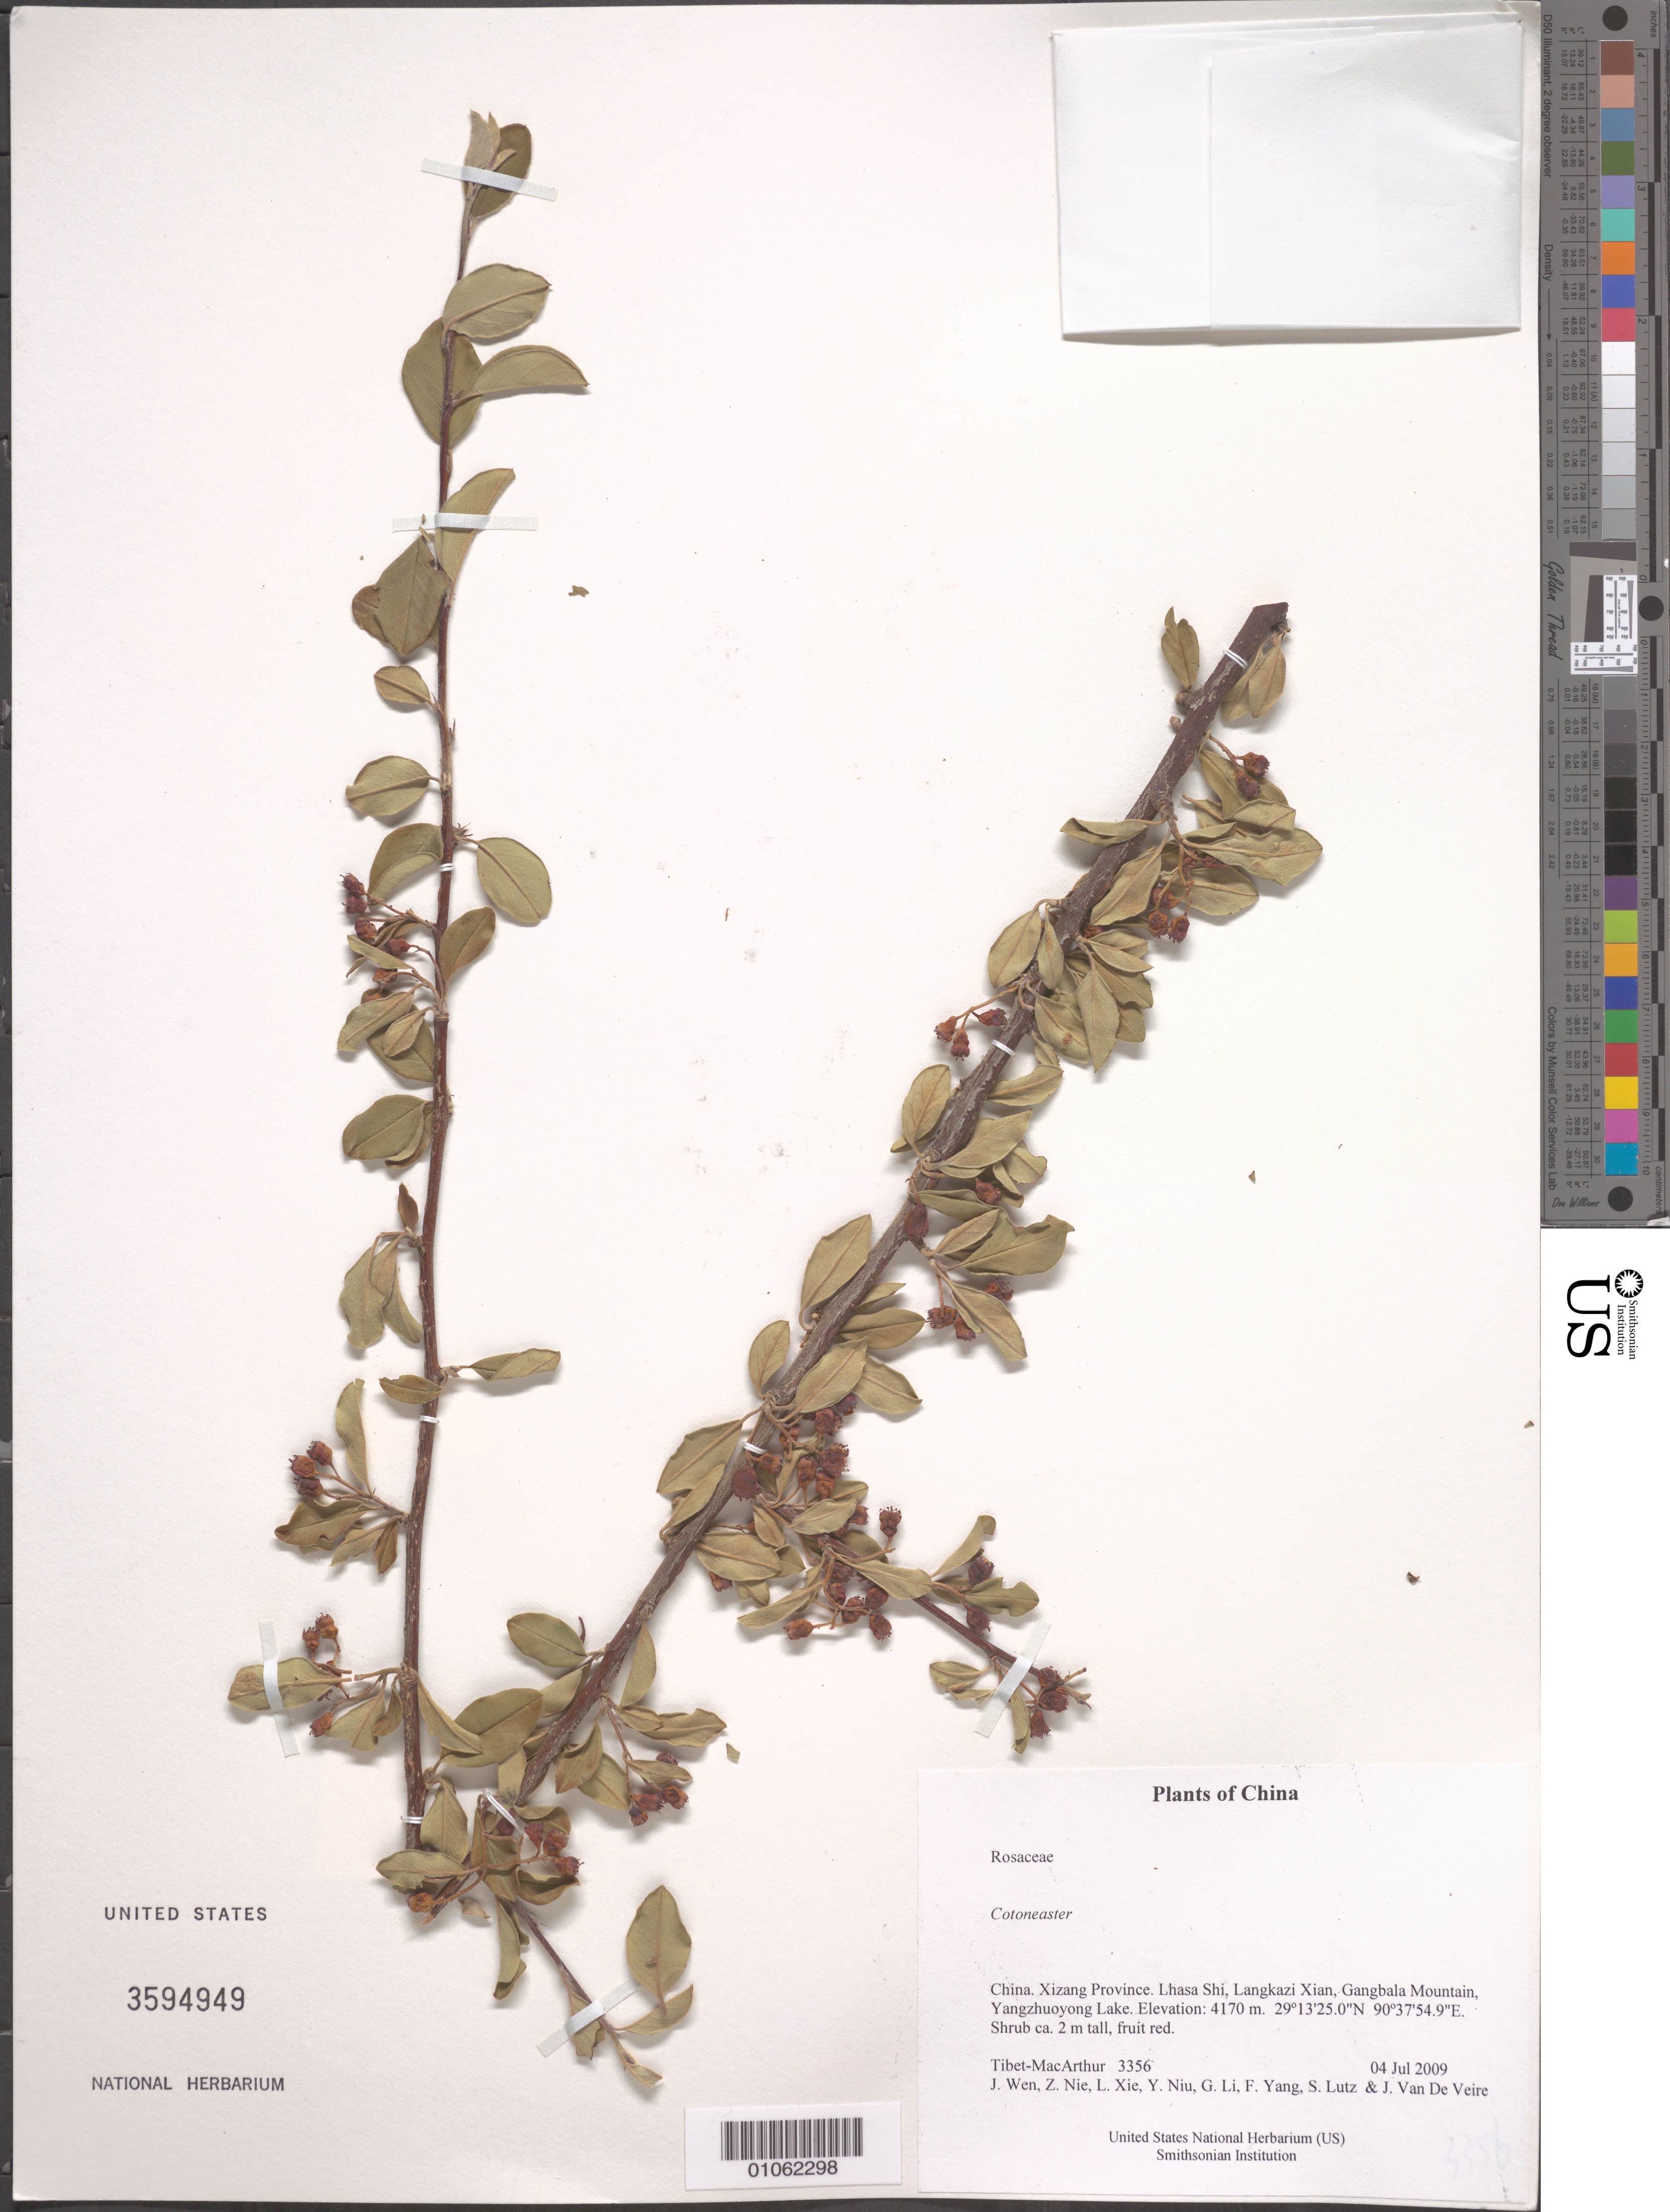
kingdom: Plantae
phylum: Tracheophyta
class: Magnoliopsida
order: Rosales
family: Rosaceae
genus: Cotoneaster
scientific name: Cotoneaster sp.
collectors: Tibet-MacArthur, J. Wen, Z. Nie, L. Xie, Y. Niu, G. Li, F. Yang, S. Lutz & J. Van De Veire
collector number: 3356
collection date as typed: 04 Jul 2009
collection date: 2009-07-04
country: China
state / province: Xizang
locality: Lhasa Shi, Langkazi Xian, Gangbala Mountain, Yangzhuoyong Lake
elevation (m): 4170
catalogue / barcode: US 3594949